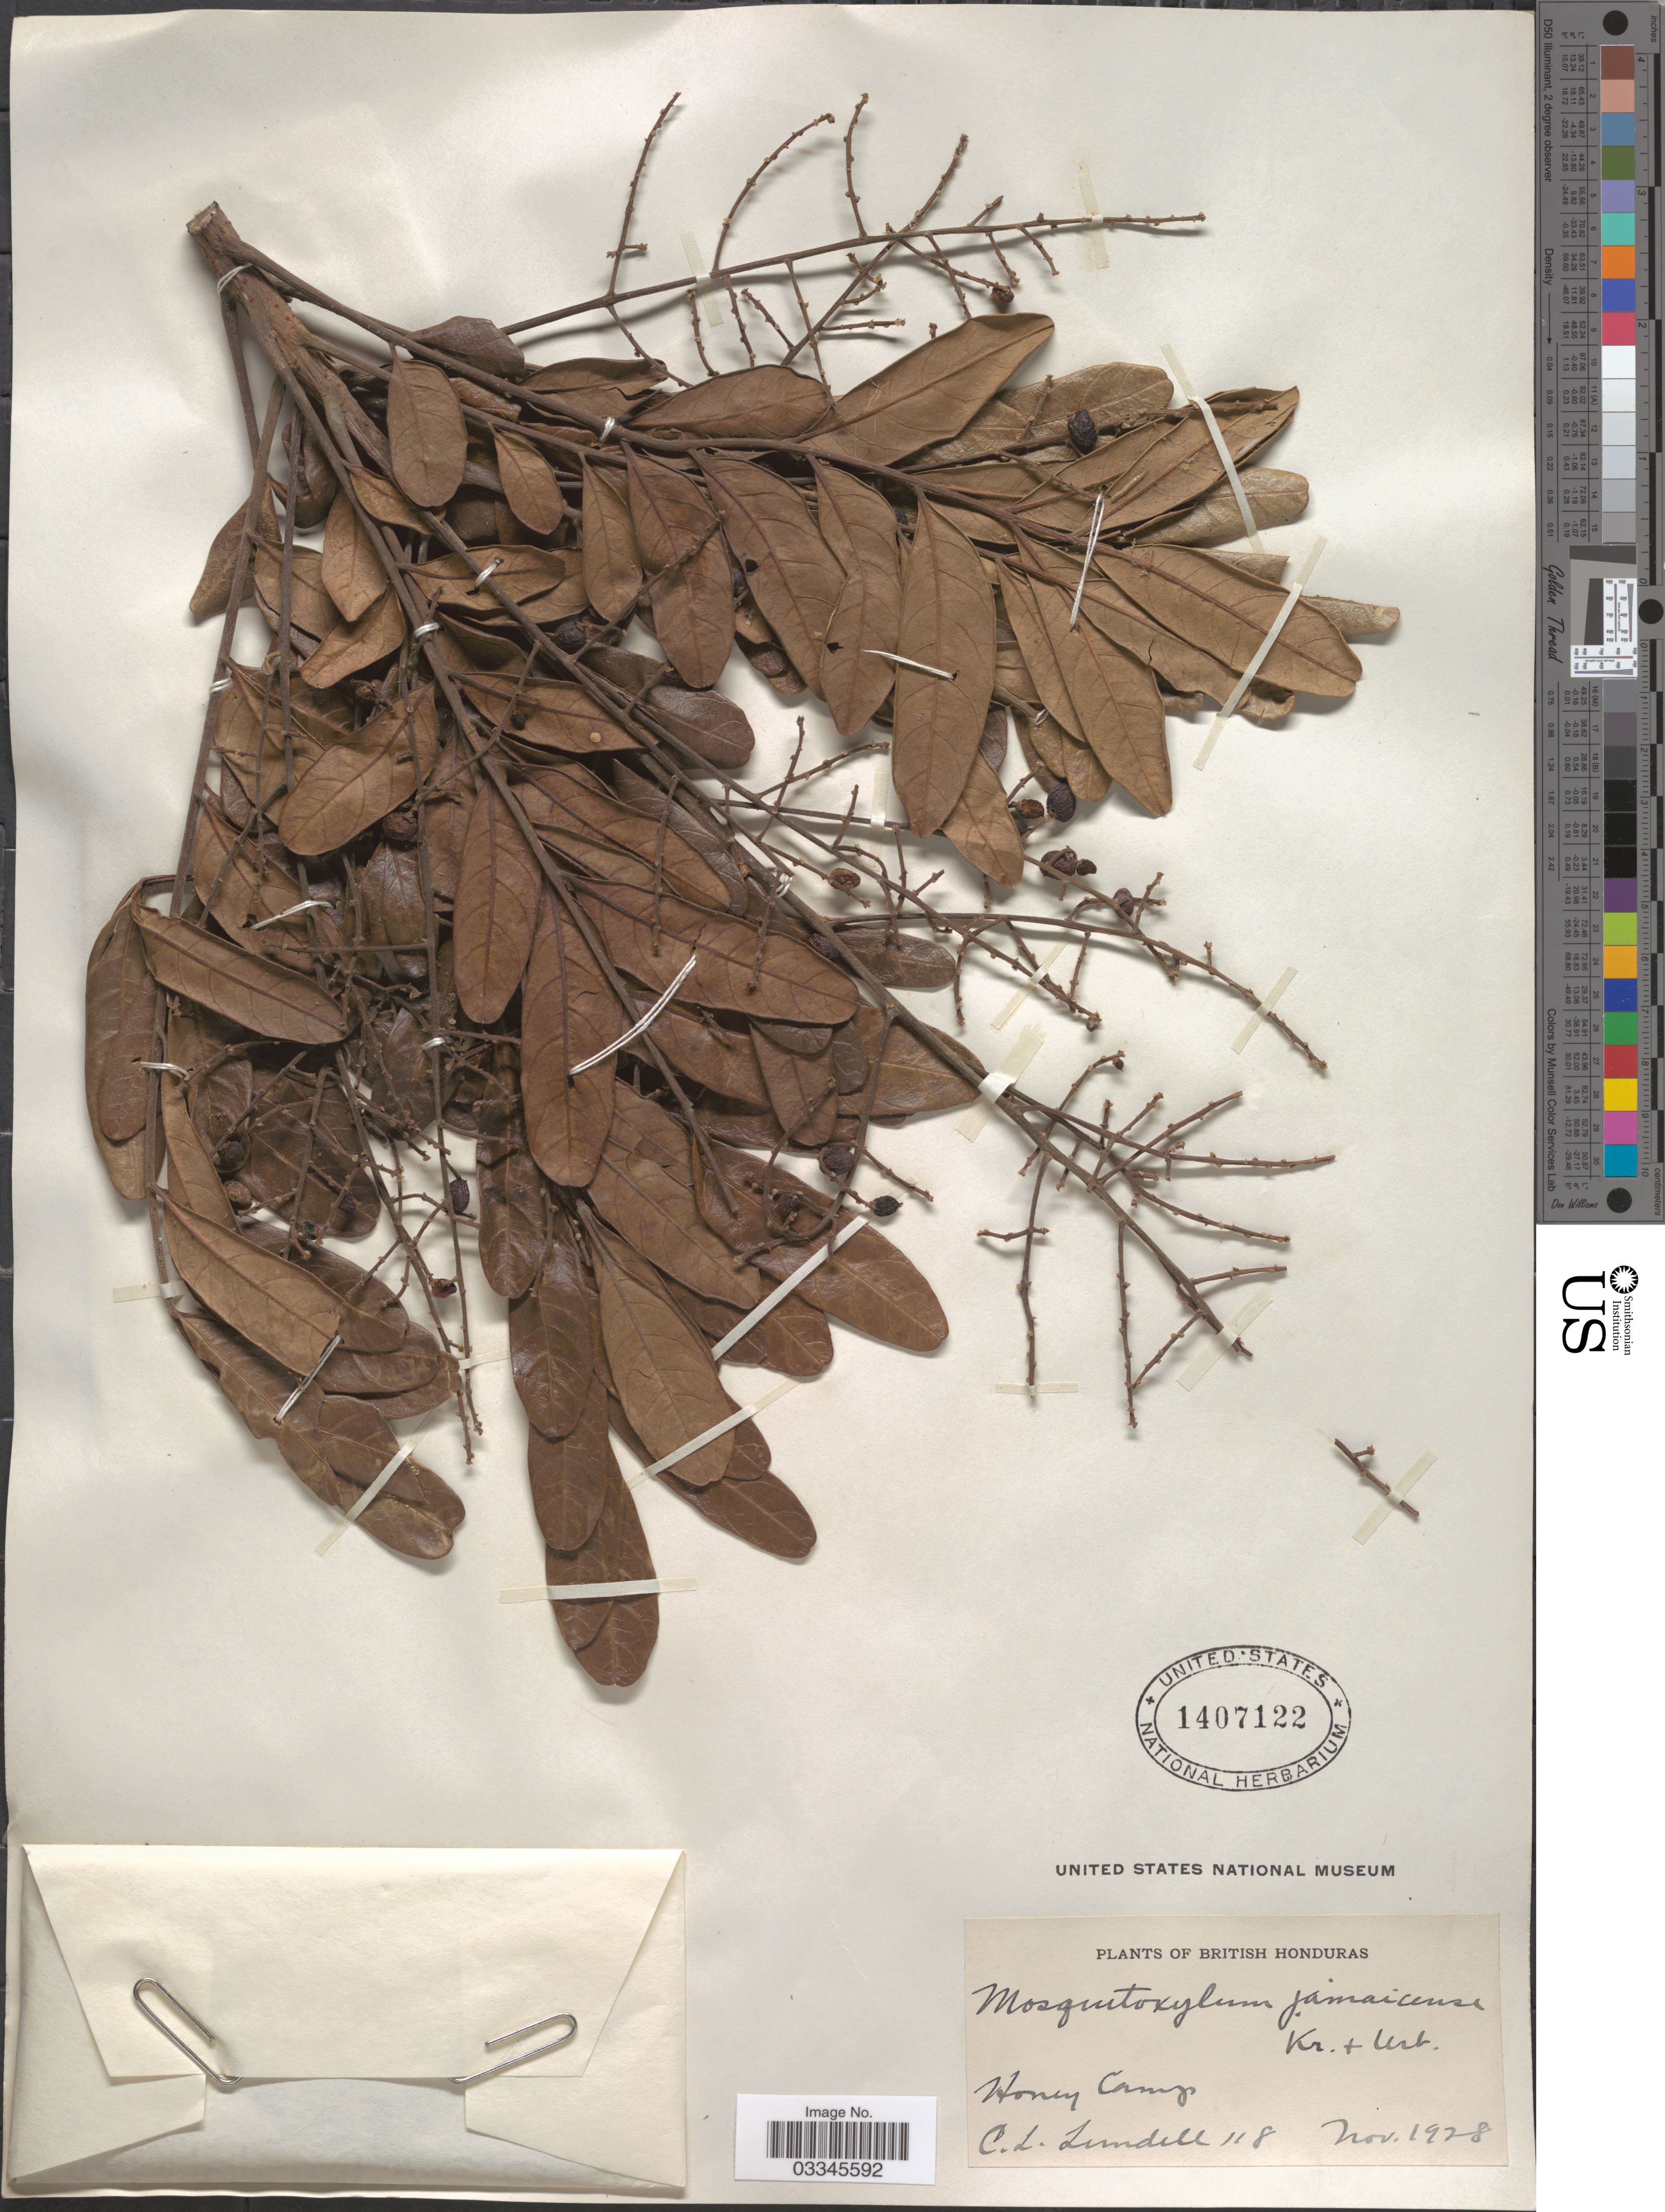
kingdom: Plantae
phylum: Tracheophyta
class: Magnoliopsida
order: Sapindales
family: Anacardiaceae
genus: Mosquitoxylum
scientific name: Mosquitoxylum jamaicense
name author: Krug & Urb.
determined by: Mitchell, J. D.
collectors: C. L. Lundell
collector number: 118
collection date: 1928-11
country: Belize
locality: British Honduras. Honey Camp.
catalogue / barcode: US 1407122